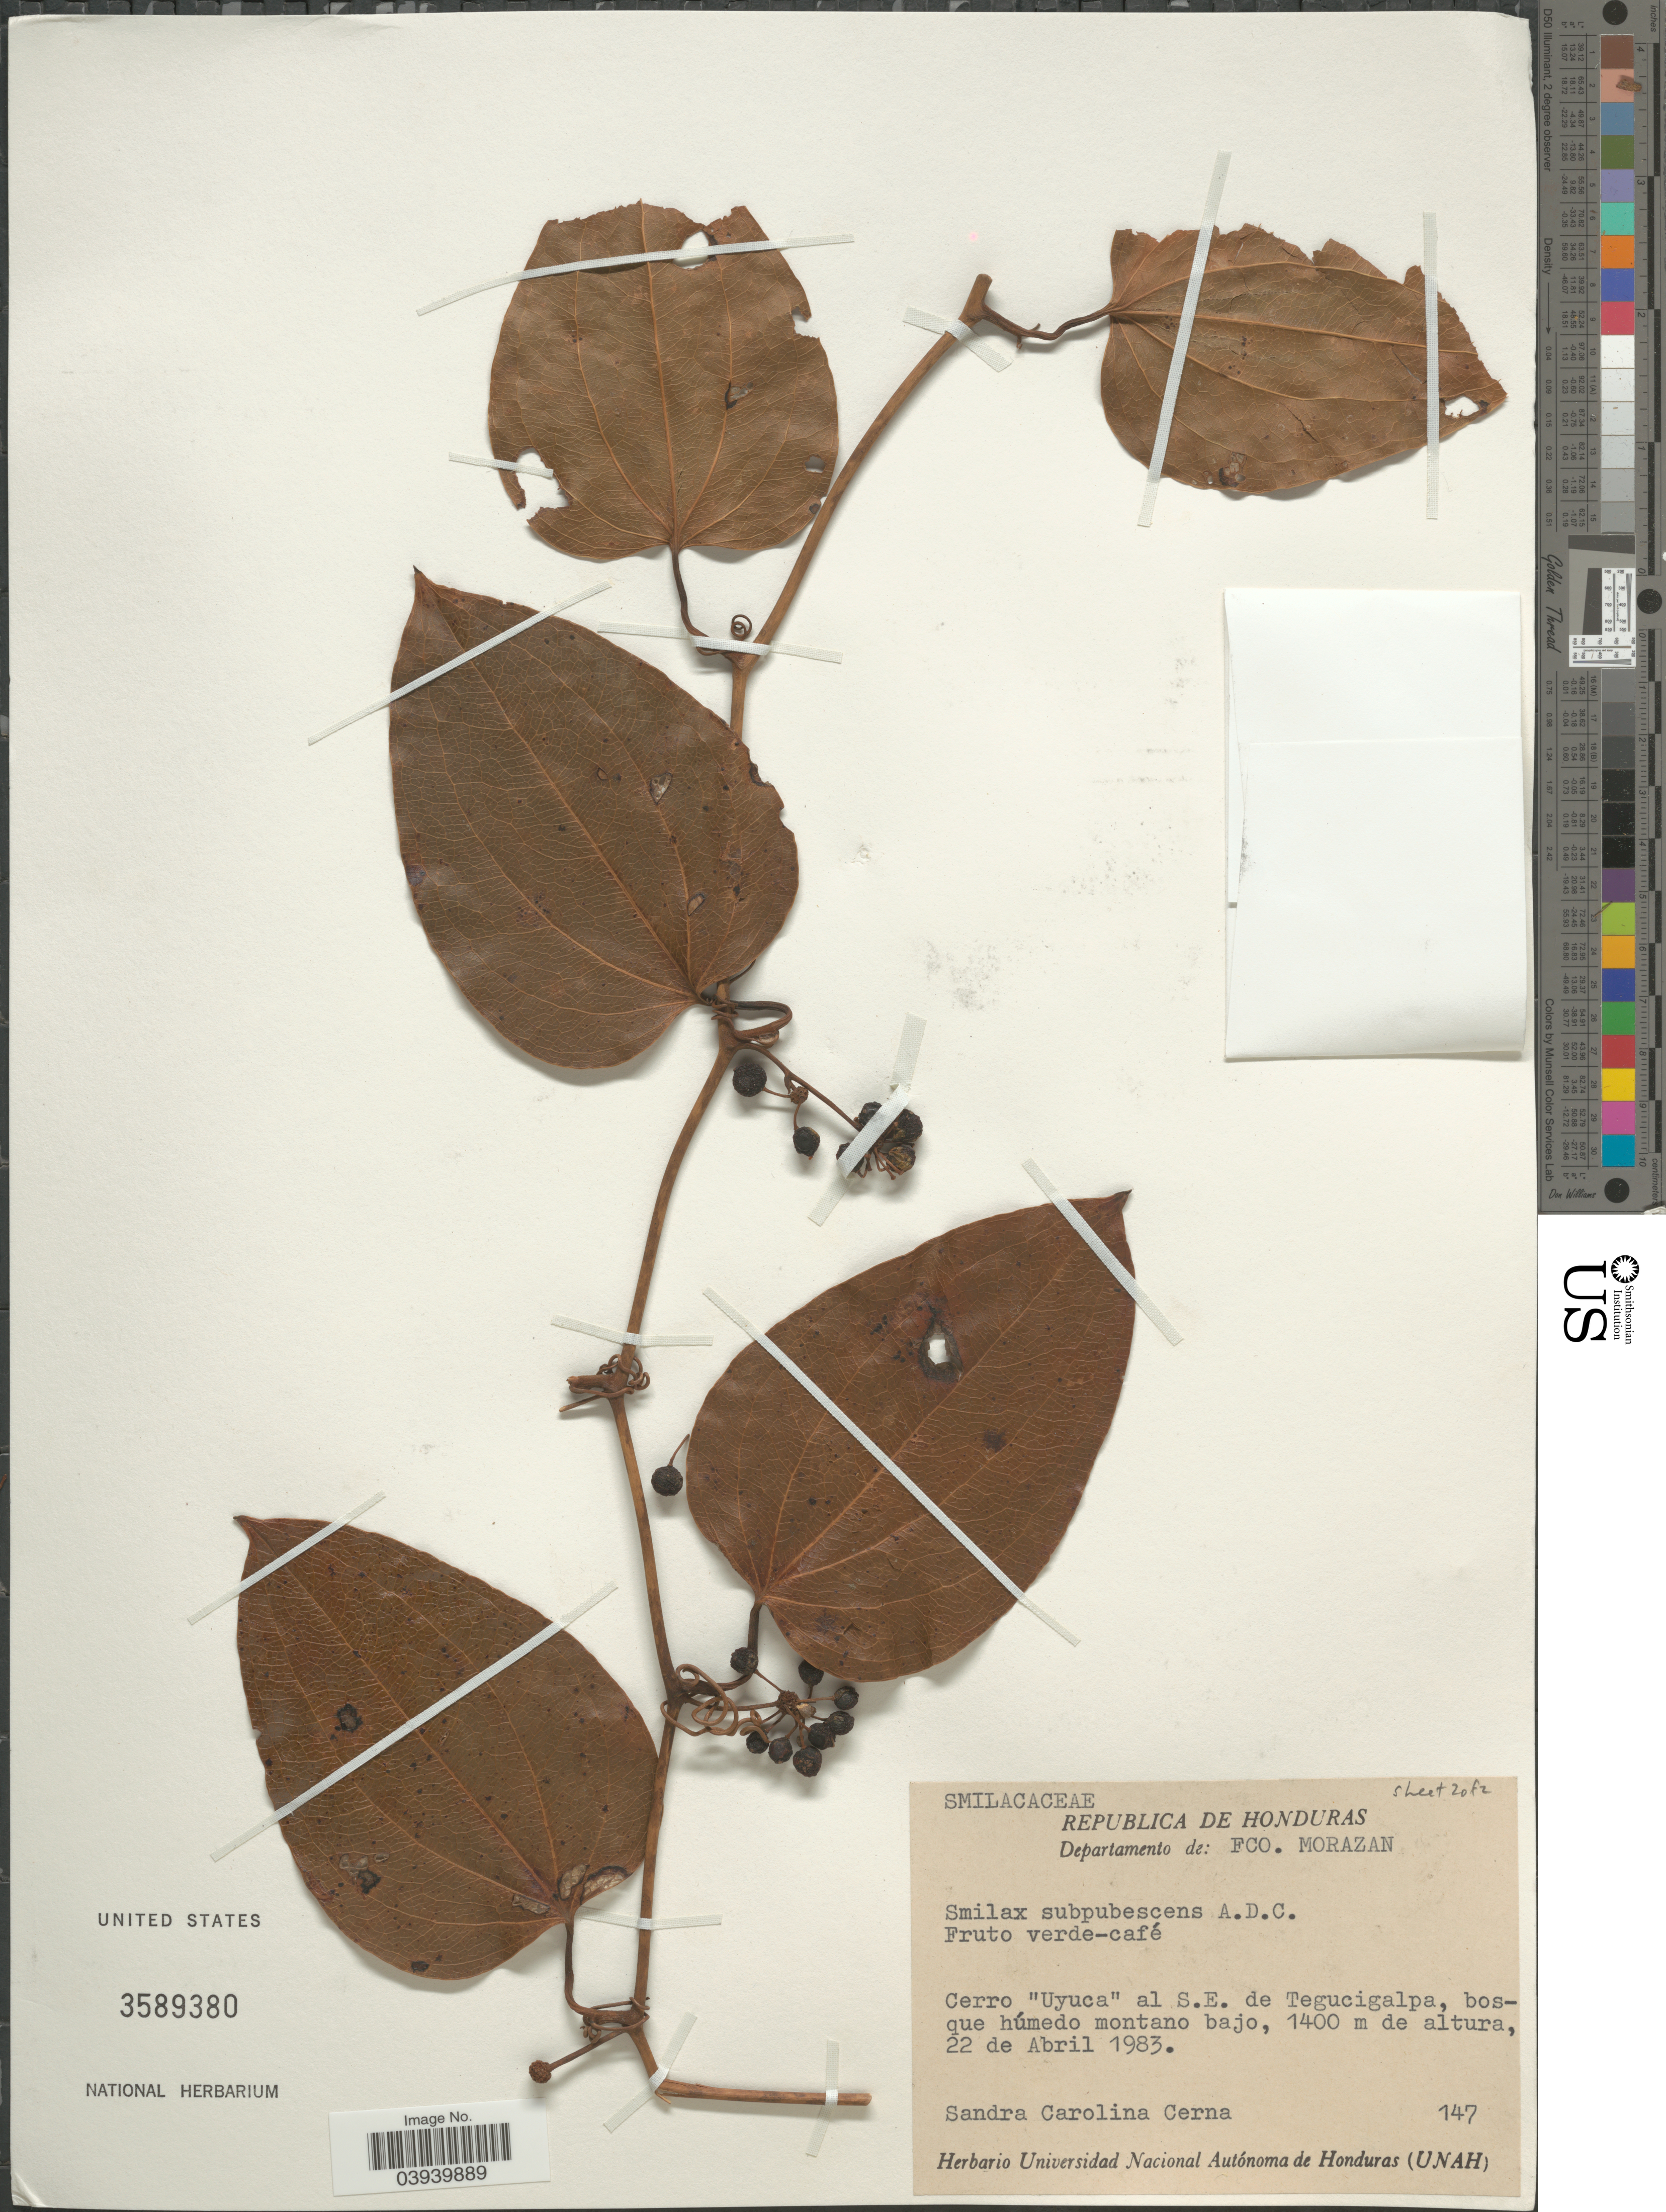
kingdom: Plantae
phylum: Tracheophyta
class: Liliopsida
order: Liliales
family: Smilacaceae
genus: Smilax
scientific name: Smilax subpubescens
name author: A. DC.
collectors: S. Carolina Cerna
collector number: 147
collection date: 1983-04-22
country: Honduras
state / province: Fco. Morazán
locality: Departamento de: Fco. Morazan. Cerro "Uyuca" al S.E. de Tegucigalpa.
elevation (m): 1400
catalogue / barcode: US 3589380